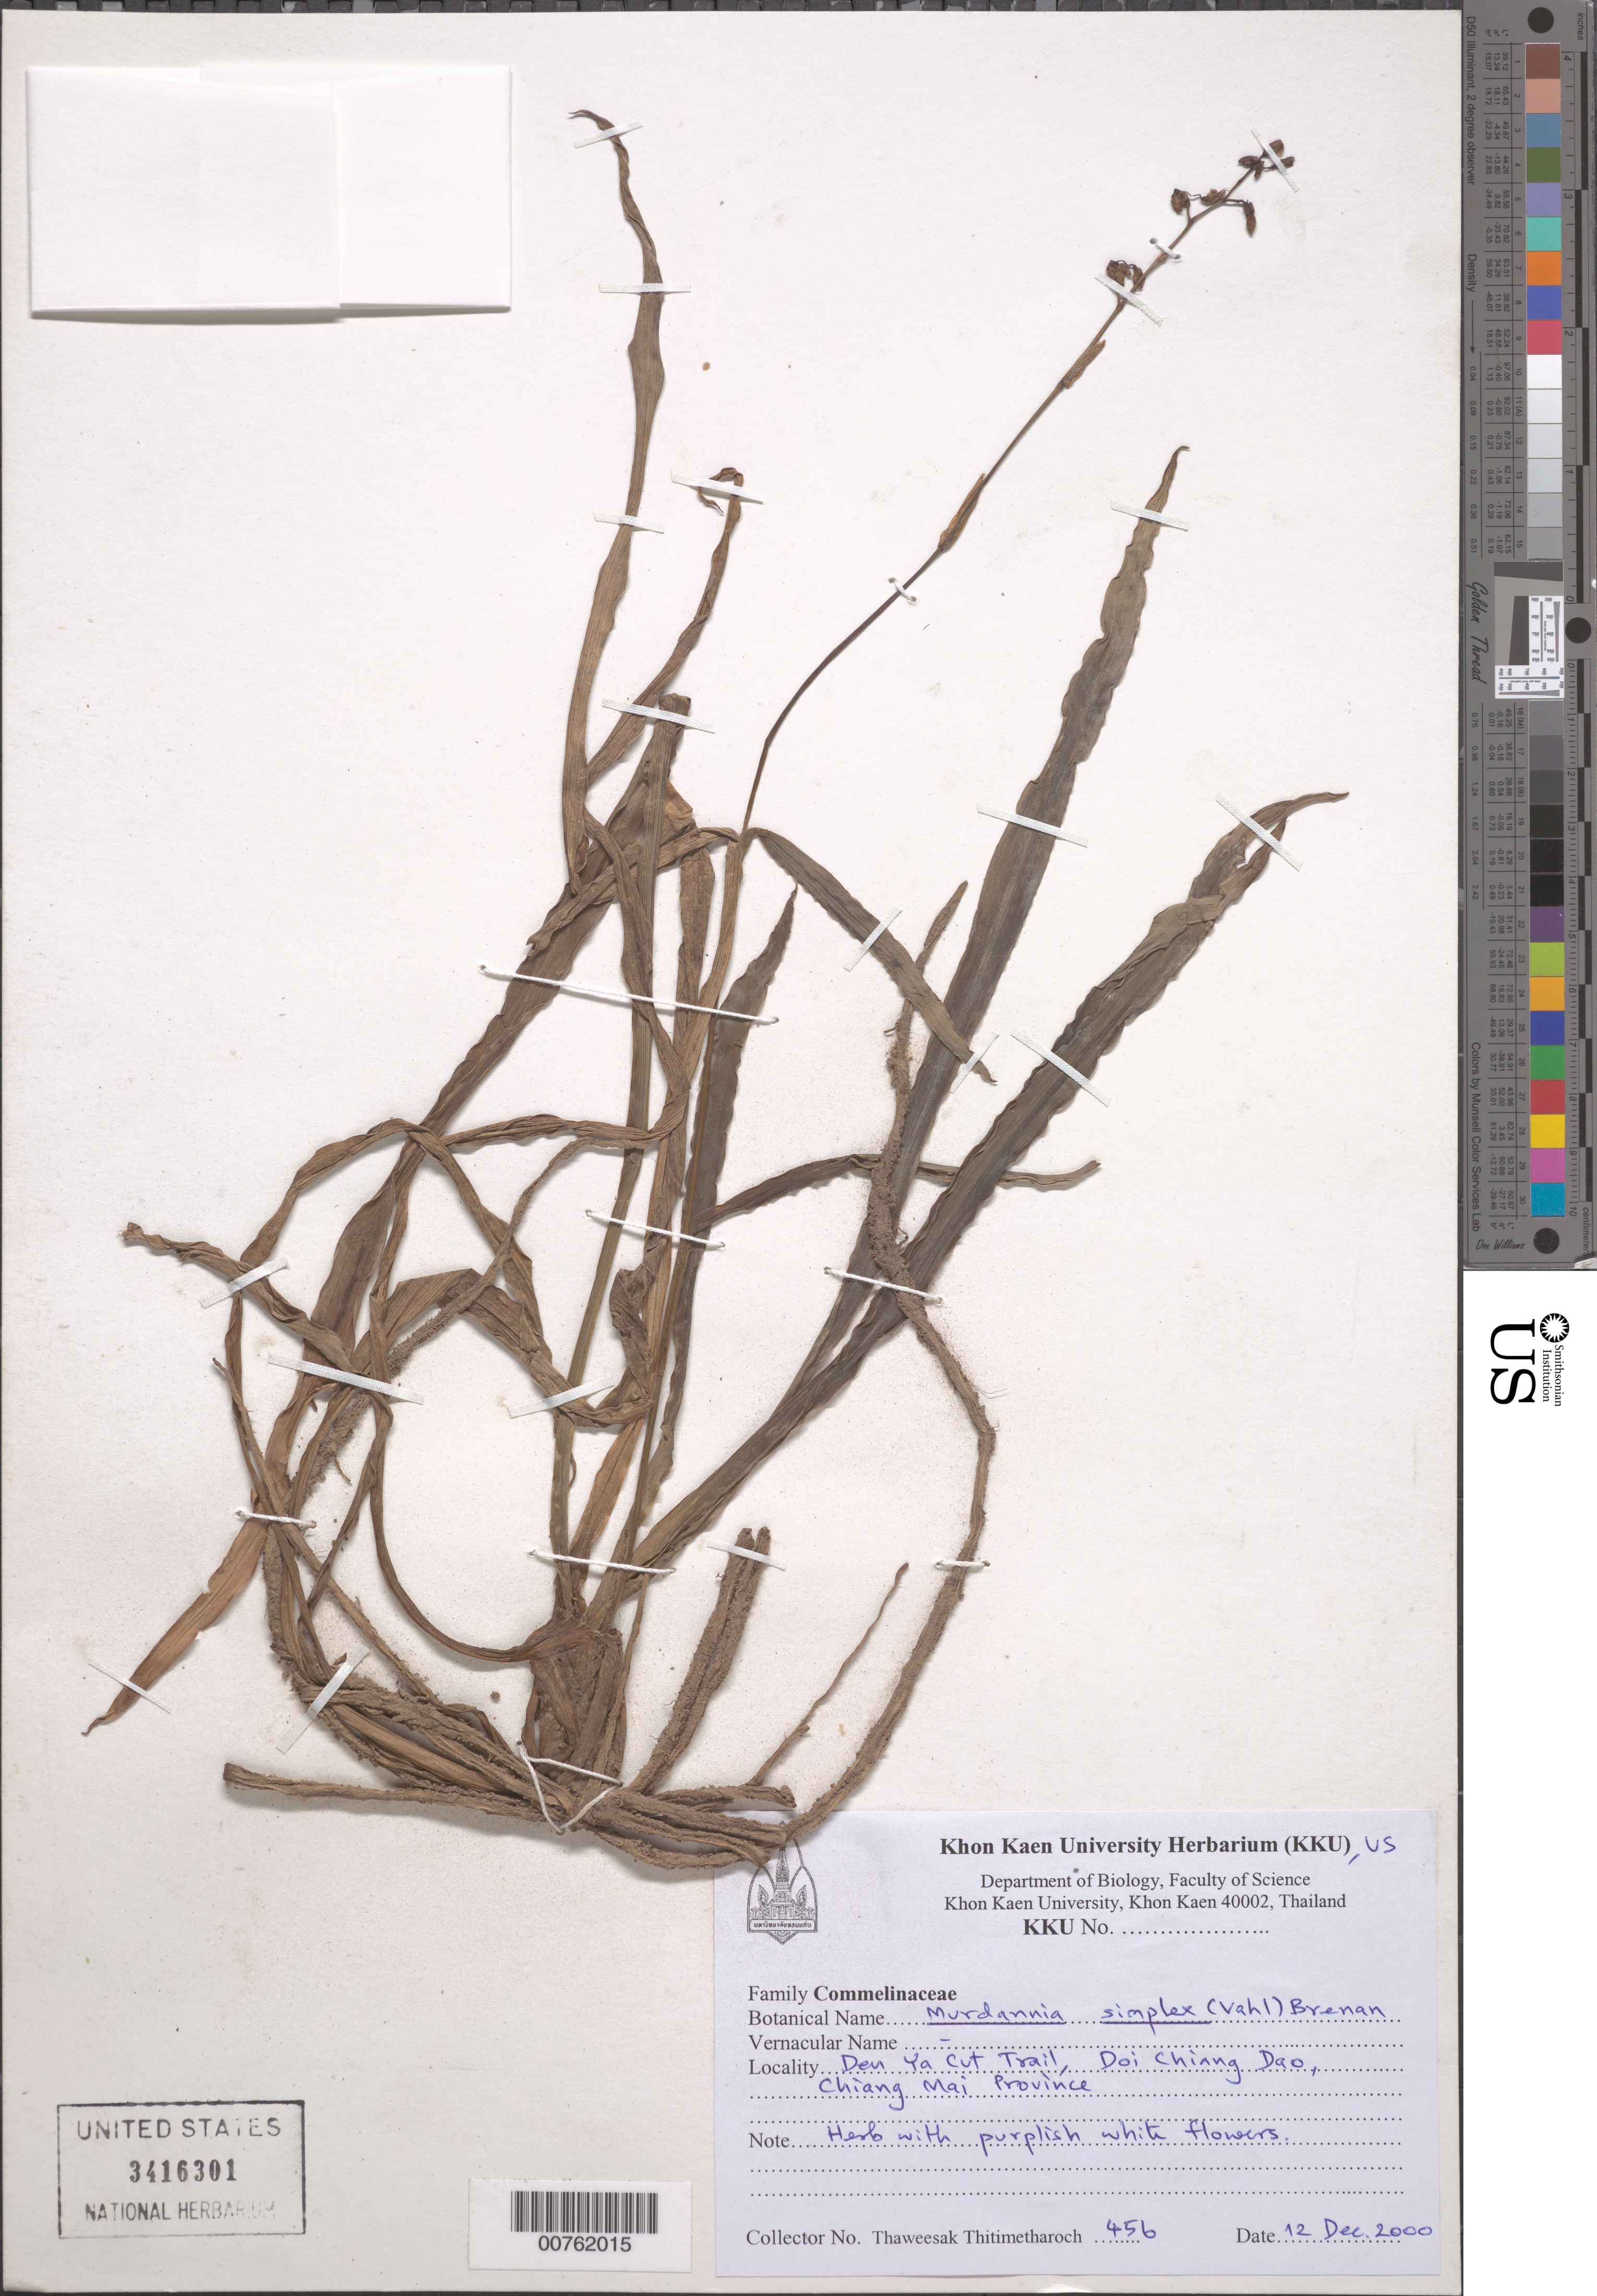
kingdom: Plantae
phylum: Tracheophyta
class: Liliopsida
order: Commelinales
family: Commelinaceae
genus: Murdannia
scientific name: Murdannia simplex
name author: (Vahl) Brenan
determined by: Faden, Robert B., (US), Smithsonian Institution - National Museum of Natural History (UNITED STATES)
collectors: T. Thitimetharoch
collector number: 456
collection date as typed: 12 Dec 2000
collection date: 2000-12-12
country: Thailand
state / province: Chiang Mai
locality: Den Ya Cut Trail, Doi Chiang Dao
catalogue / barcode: US 3416301